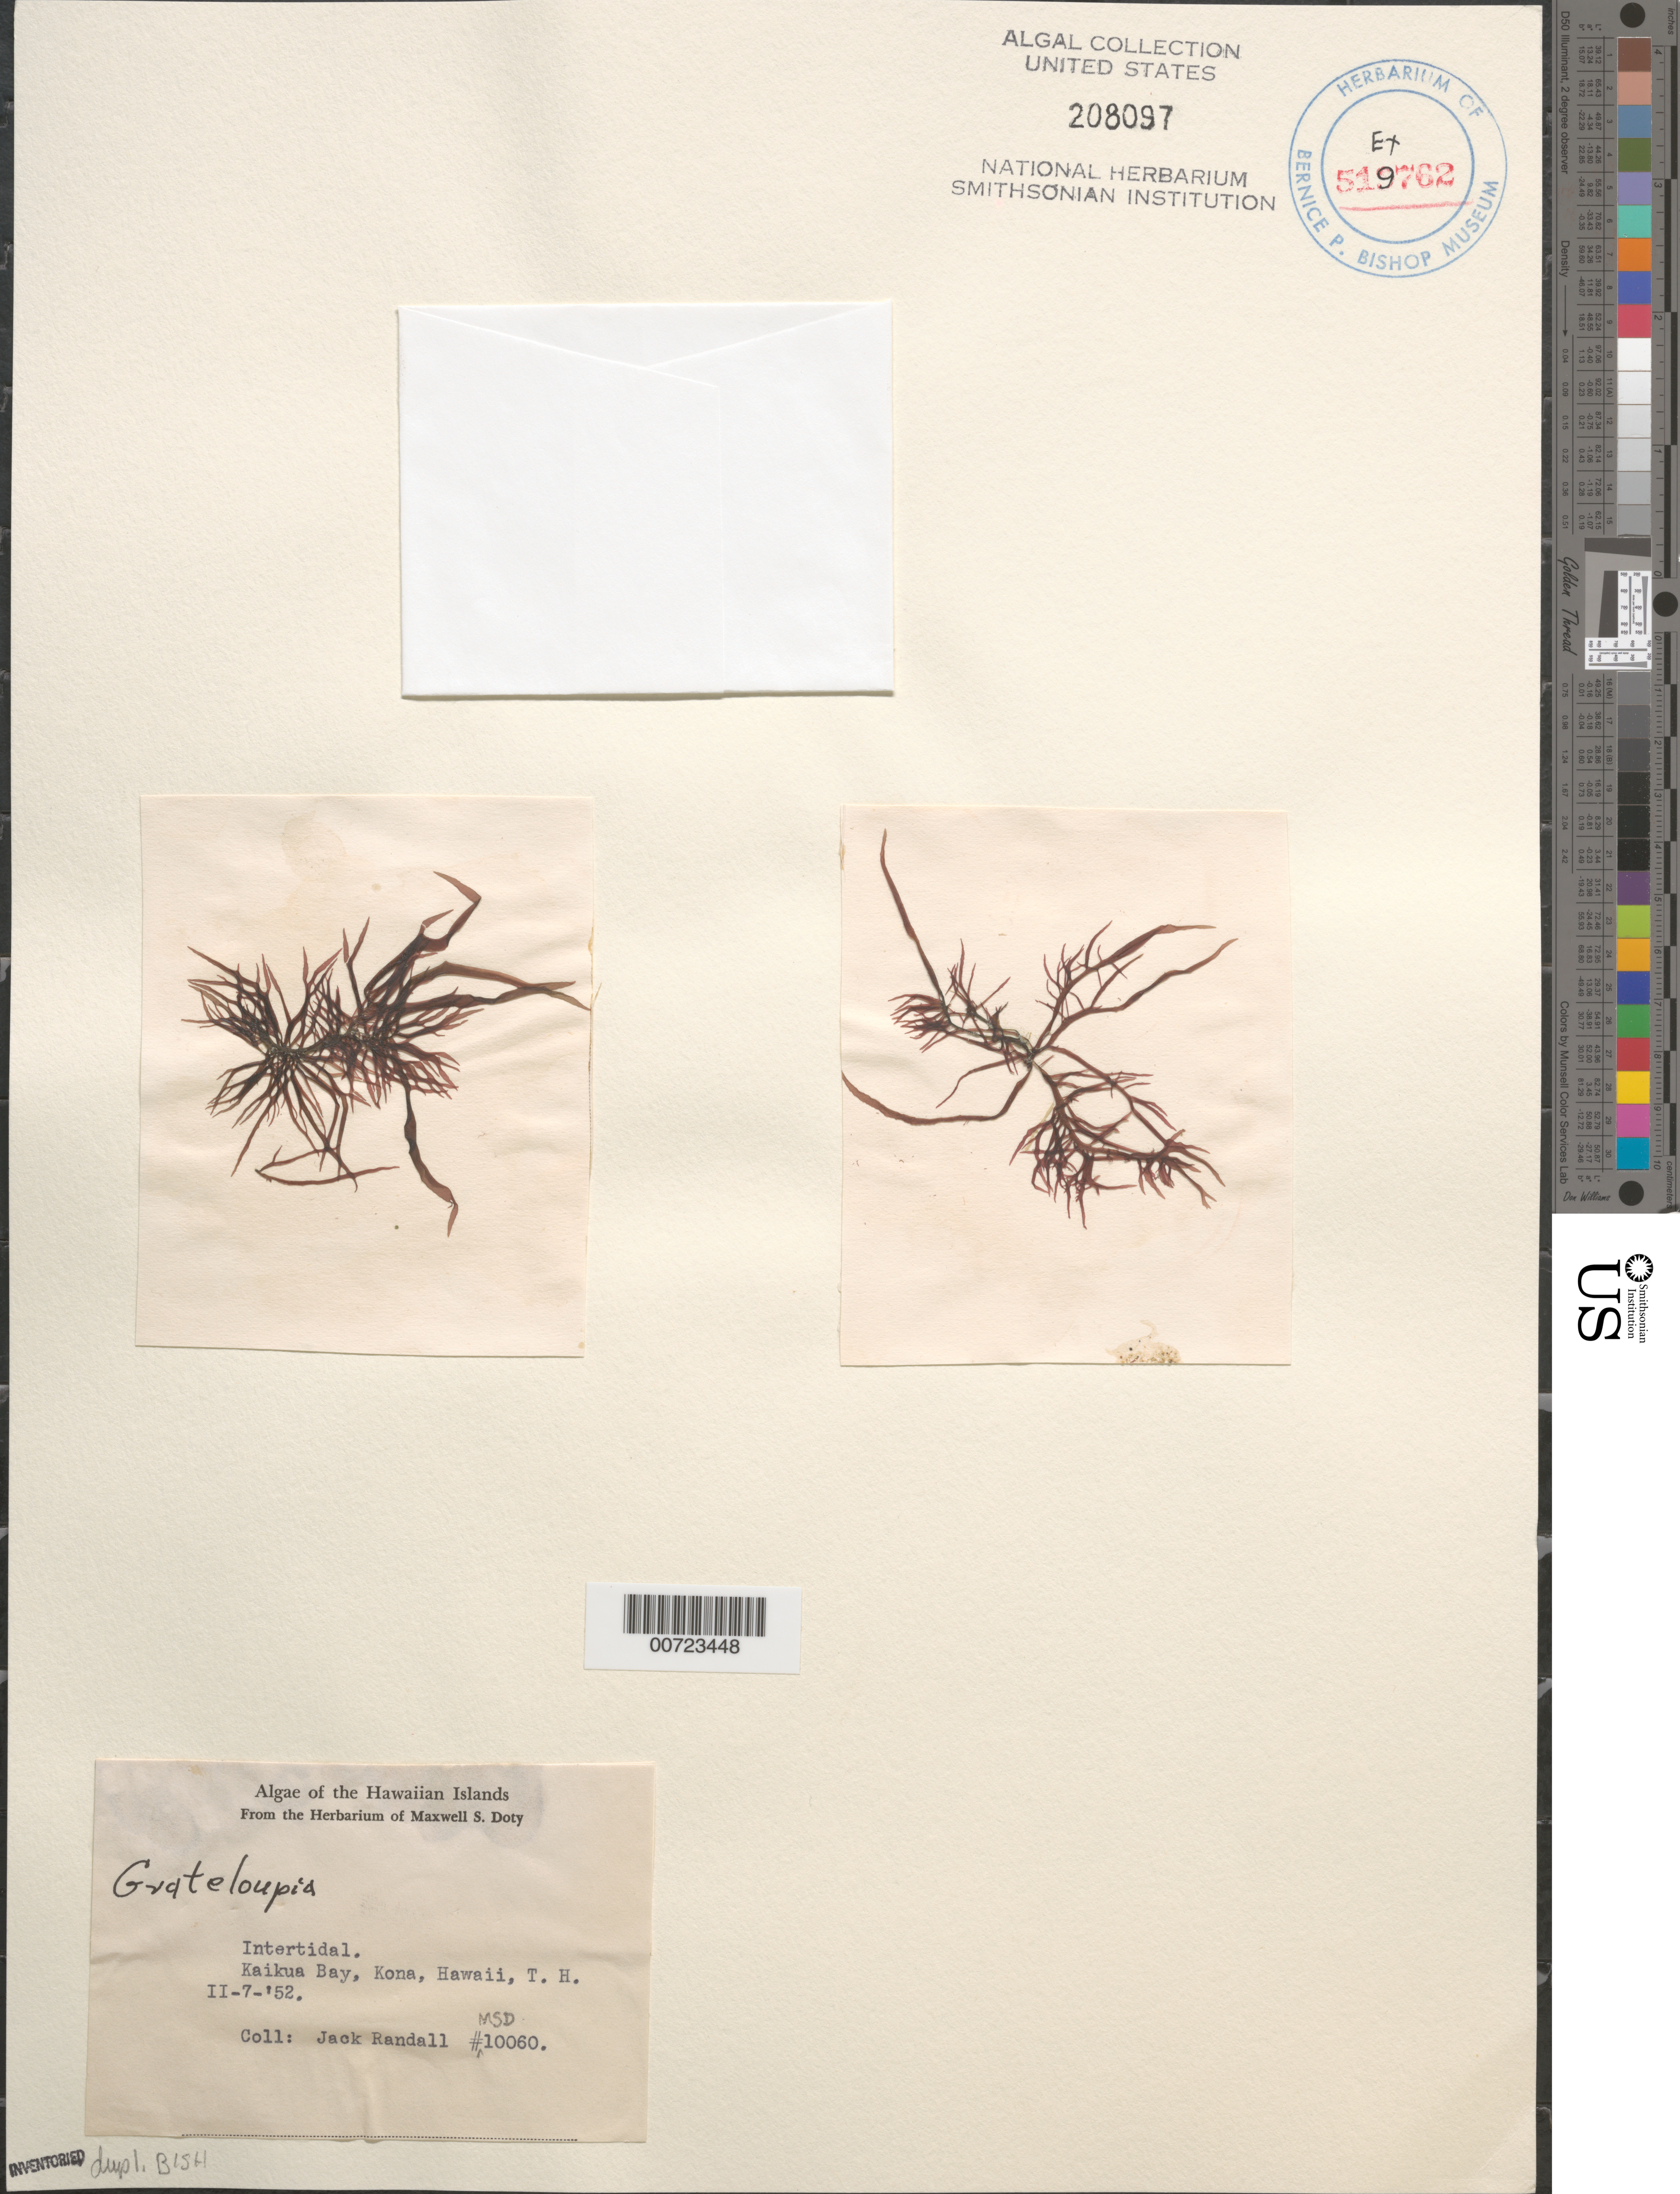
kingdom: Plantae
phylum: Rhodophyta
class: Florideophyceae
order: Halymeniales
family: Halymeniaceae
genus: Grateloupia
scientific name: Grateloupia sp.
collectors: J. Randall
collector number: MSD 10060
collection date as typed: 07 Feb 1952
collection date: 1952-02-07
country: United States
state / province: Hawaii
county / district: Hawaii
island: Hawaii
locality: Kailua Bay, Kona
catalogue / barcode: US 208097